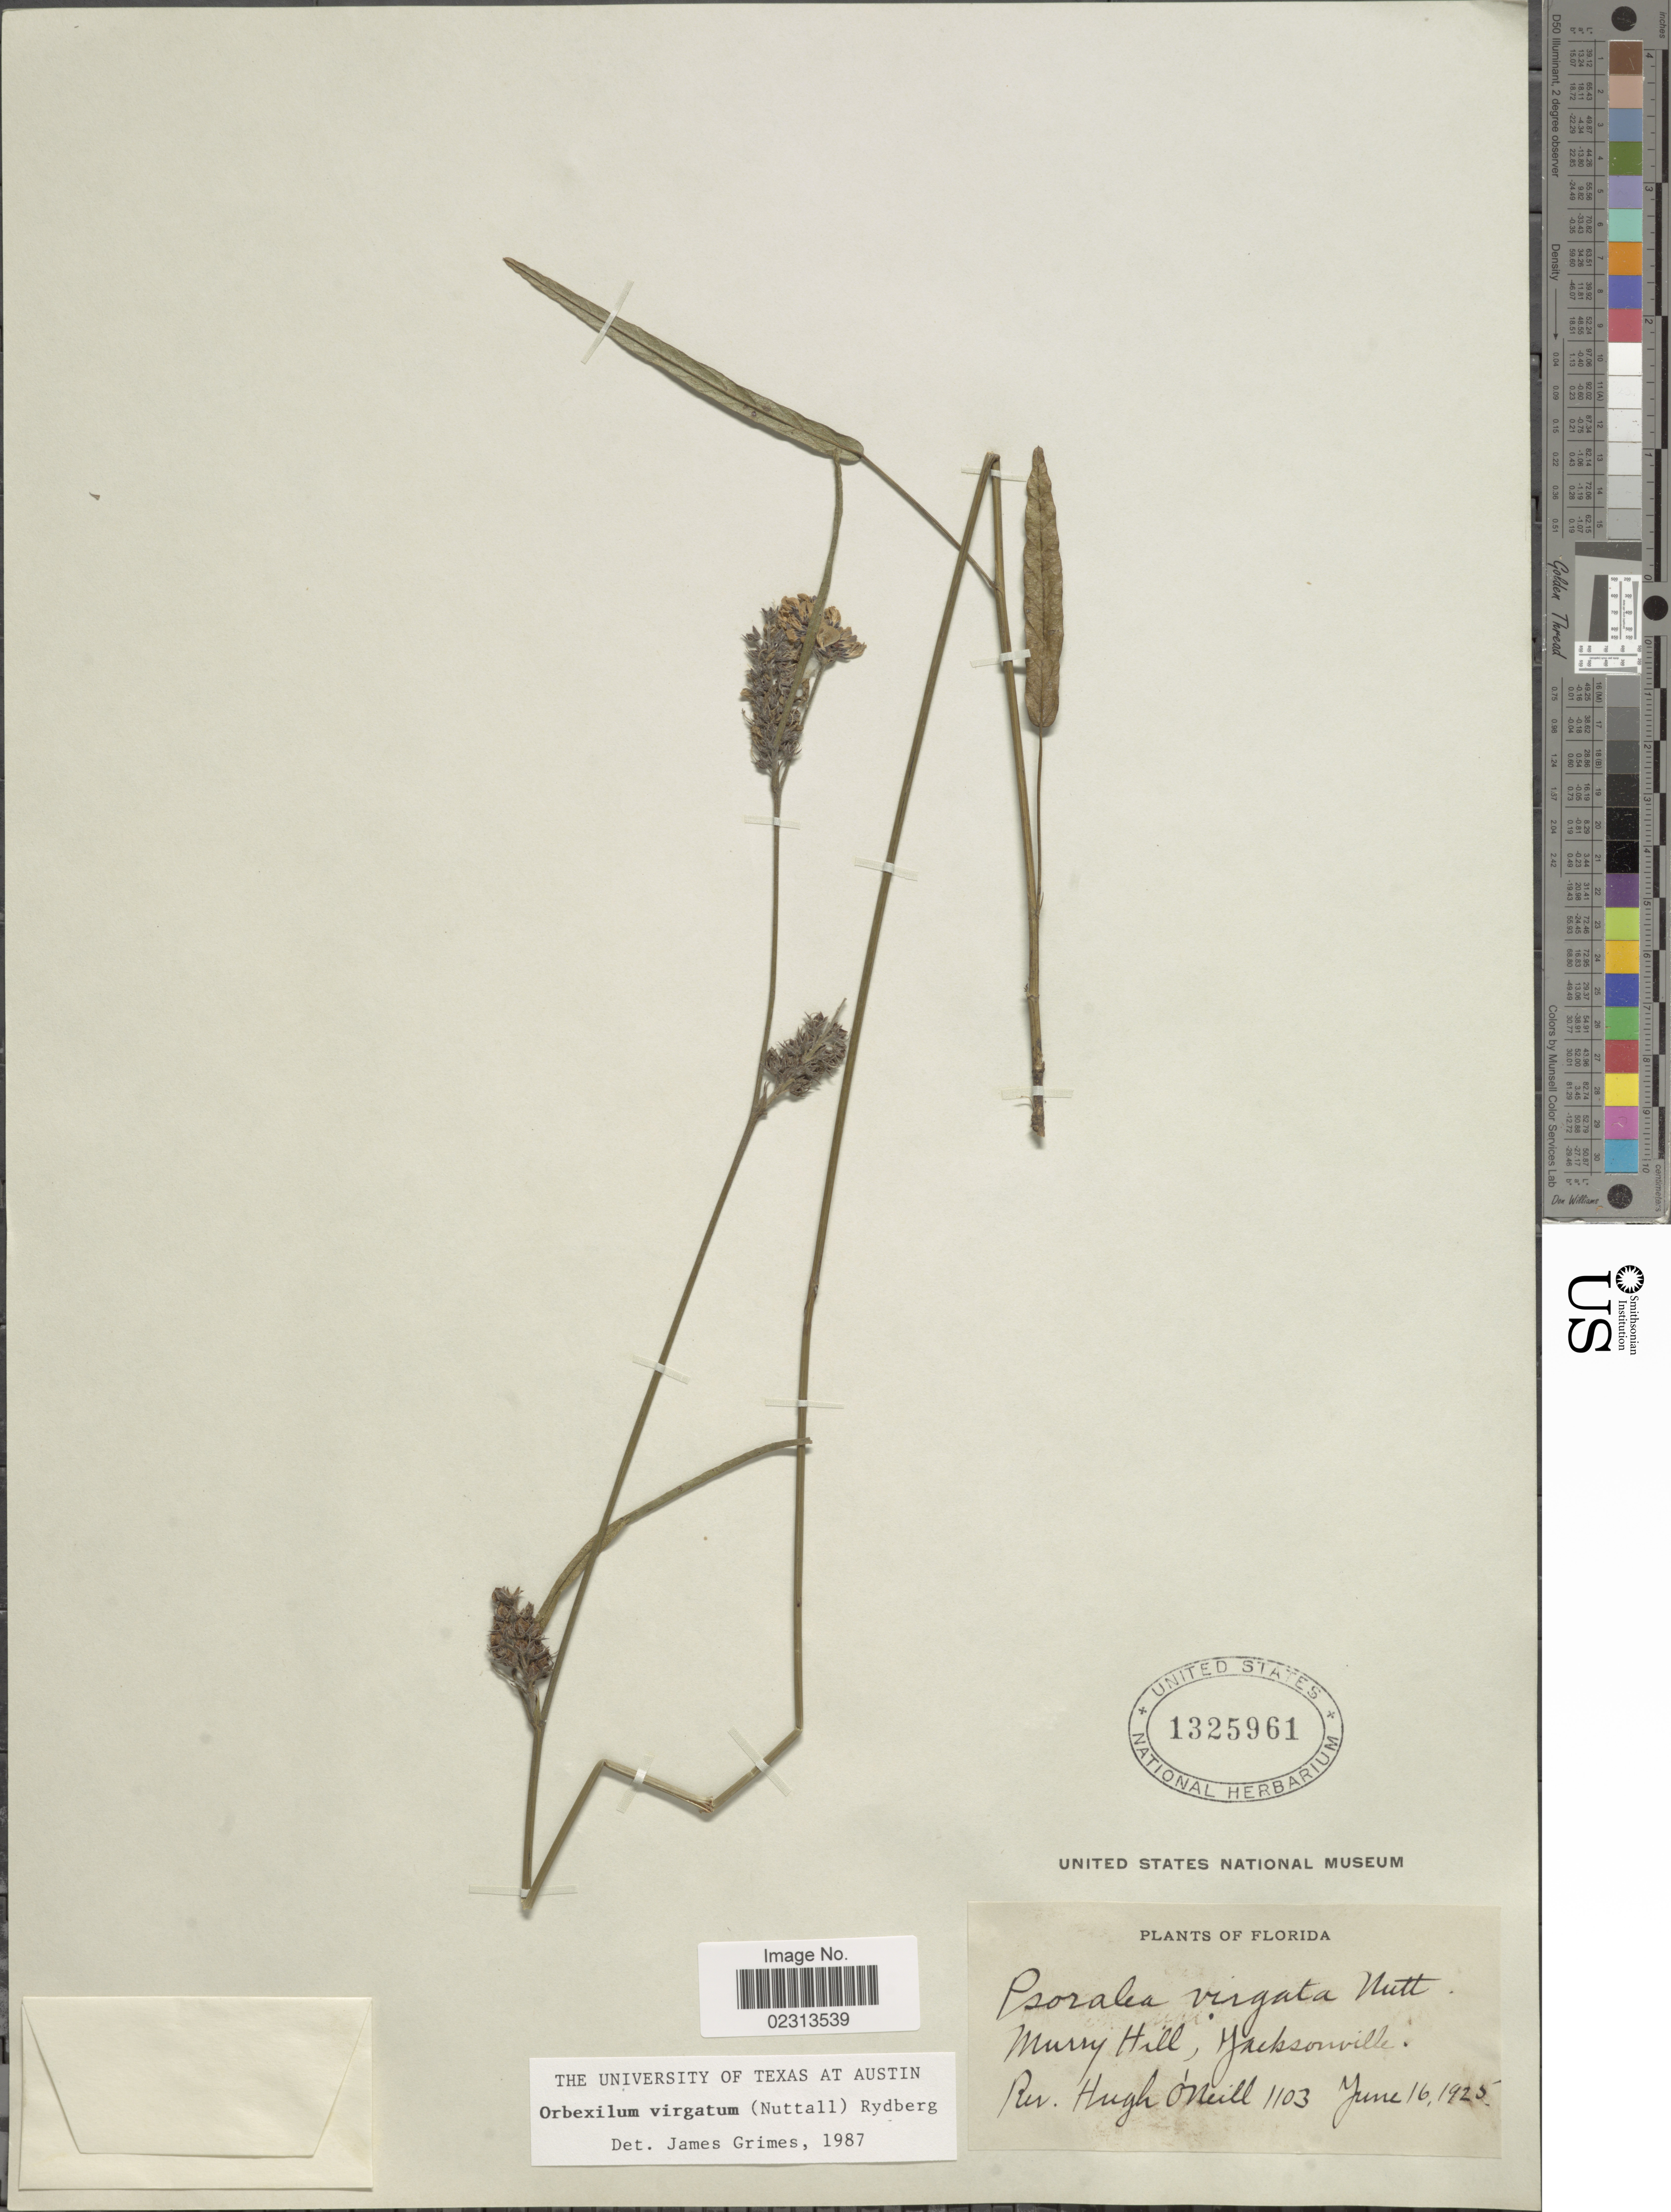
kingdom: Plantae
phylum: Tracheophyta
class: Magnoliopsida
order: Fabales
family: Fabaceae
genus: Orbexilum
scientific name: Orbexilum virgatum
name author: (Nutt.) Rydb.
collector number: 1103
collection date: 1925-06-16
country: United States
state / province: Florida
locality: Murry Hill, Jacksonville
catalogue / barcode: US 1325961